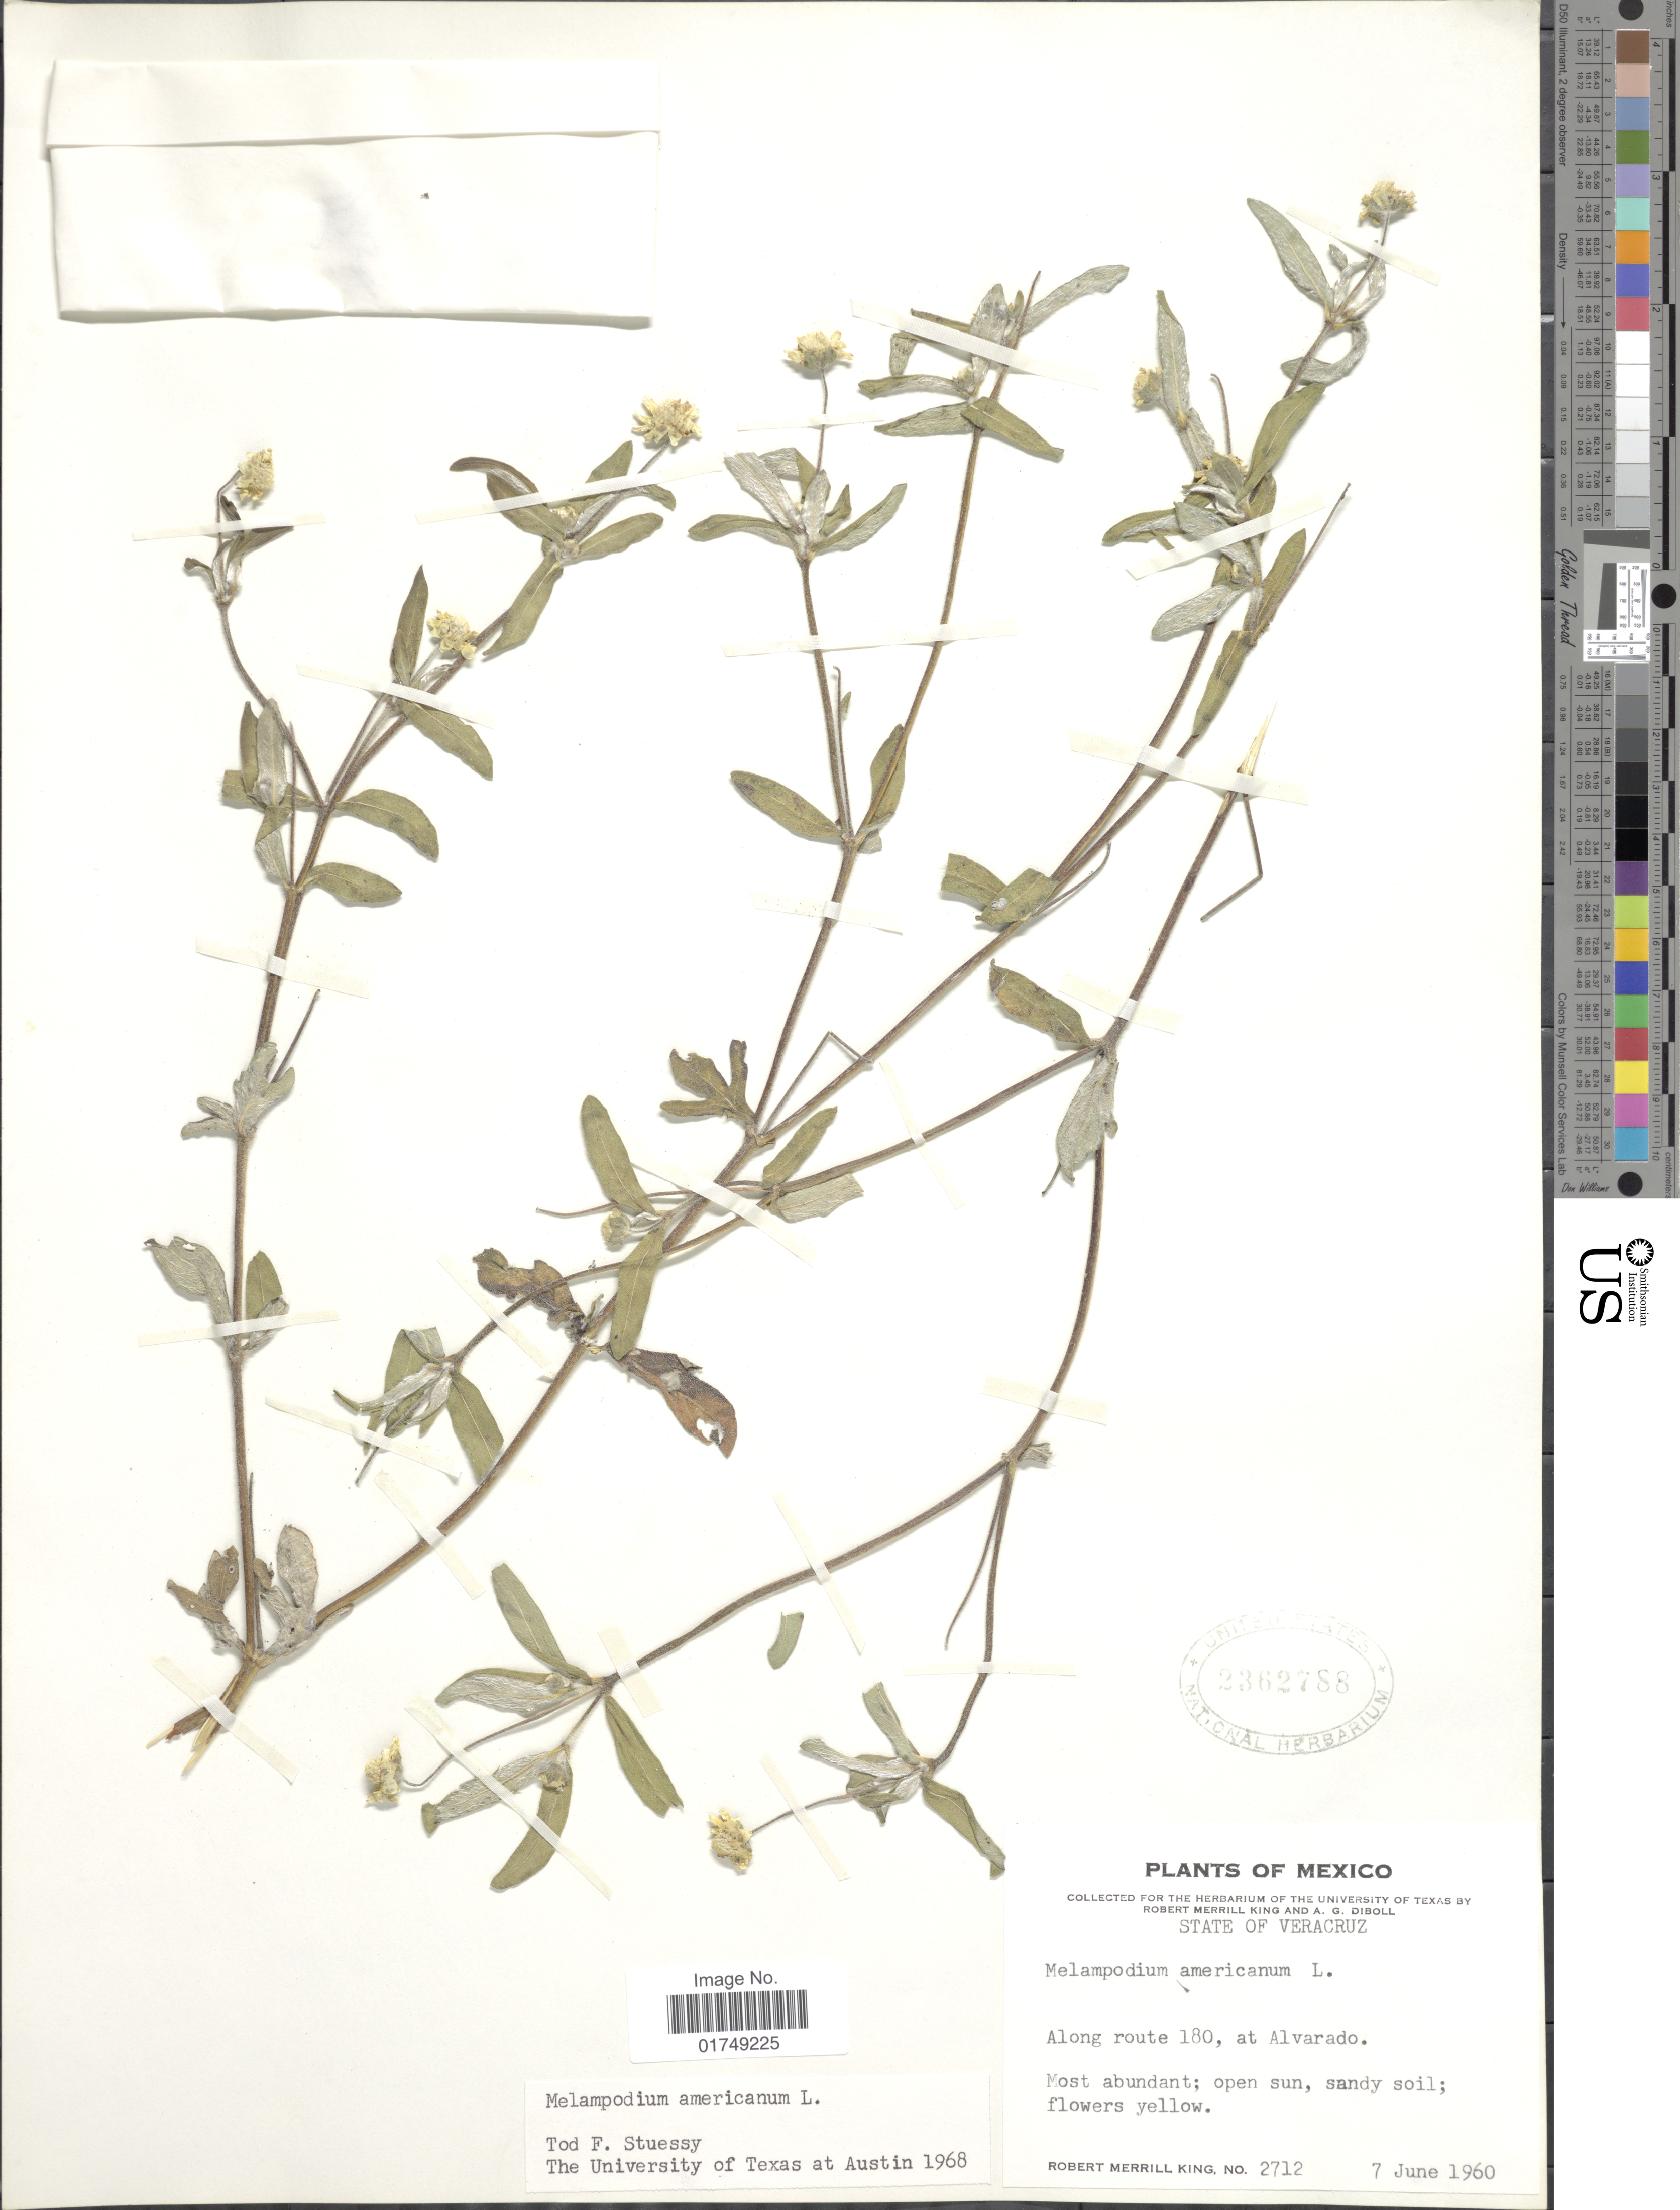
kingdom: Plantae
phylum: Tracheophyta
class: Magnoliopsida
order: Asterales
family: Asteraceae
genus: Melampodium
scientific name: Melampodium americanum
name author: L.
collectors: R. M. King & A. Diboll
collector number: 2712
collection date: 1960-06-07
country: Mexico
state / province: Veracruz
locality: State of Veracruz, along route 180, at Alvarado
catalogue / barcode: US 2362788